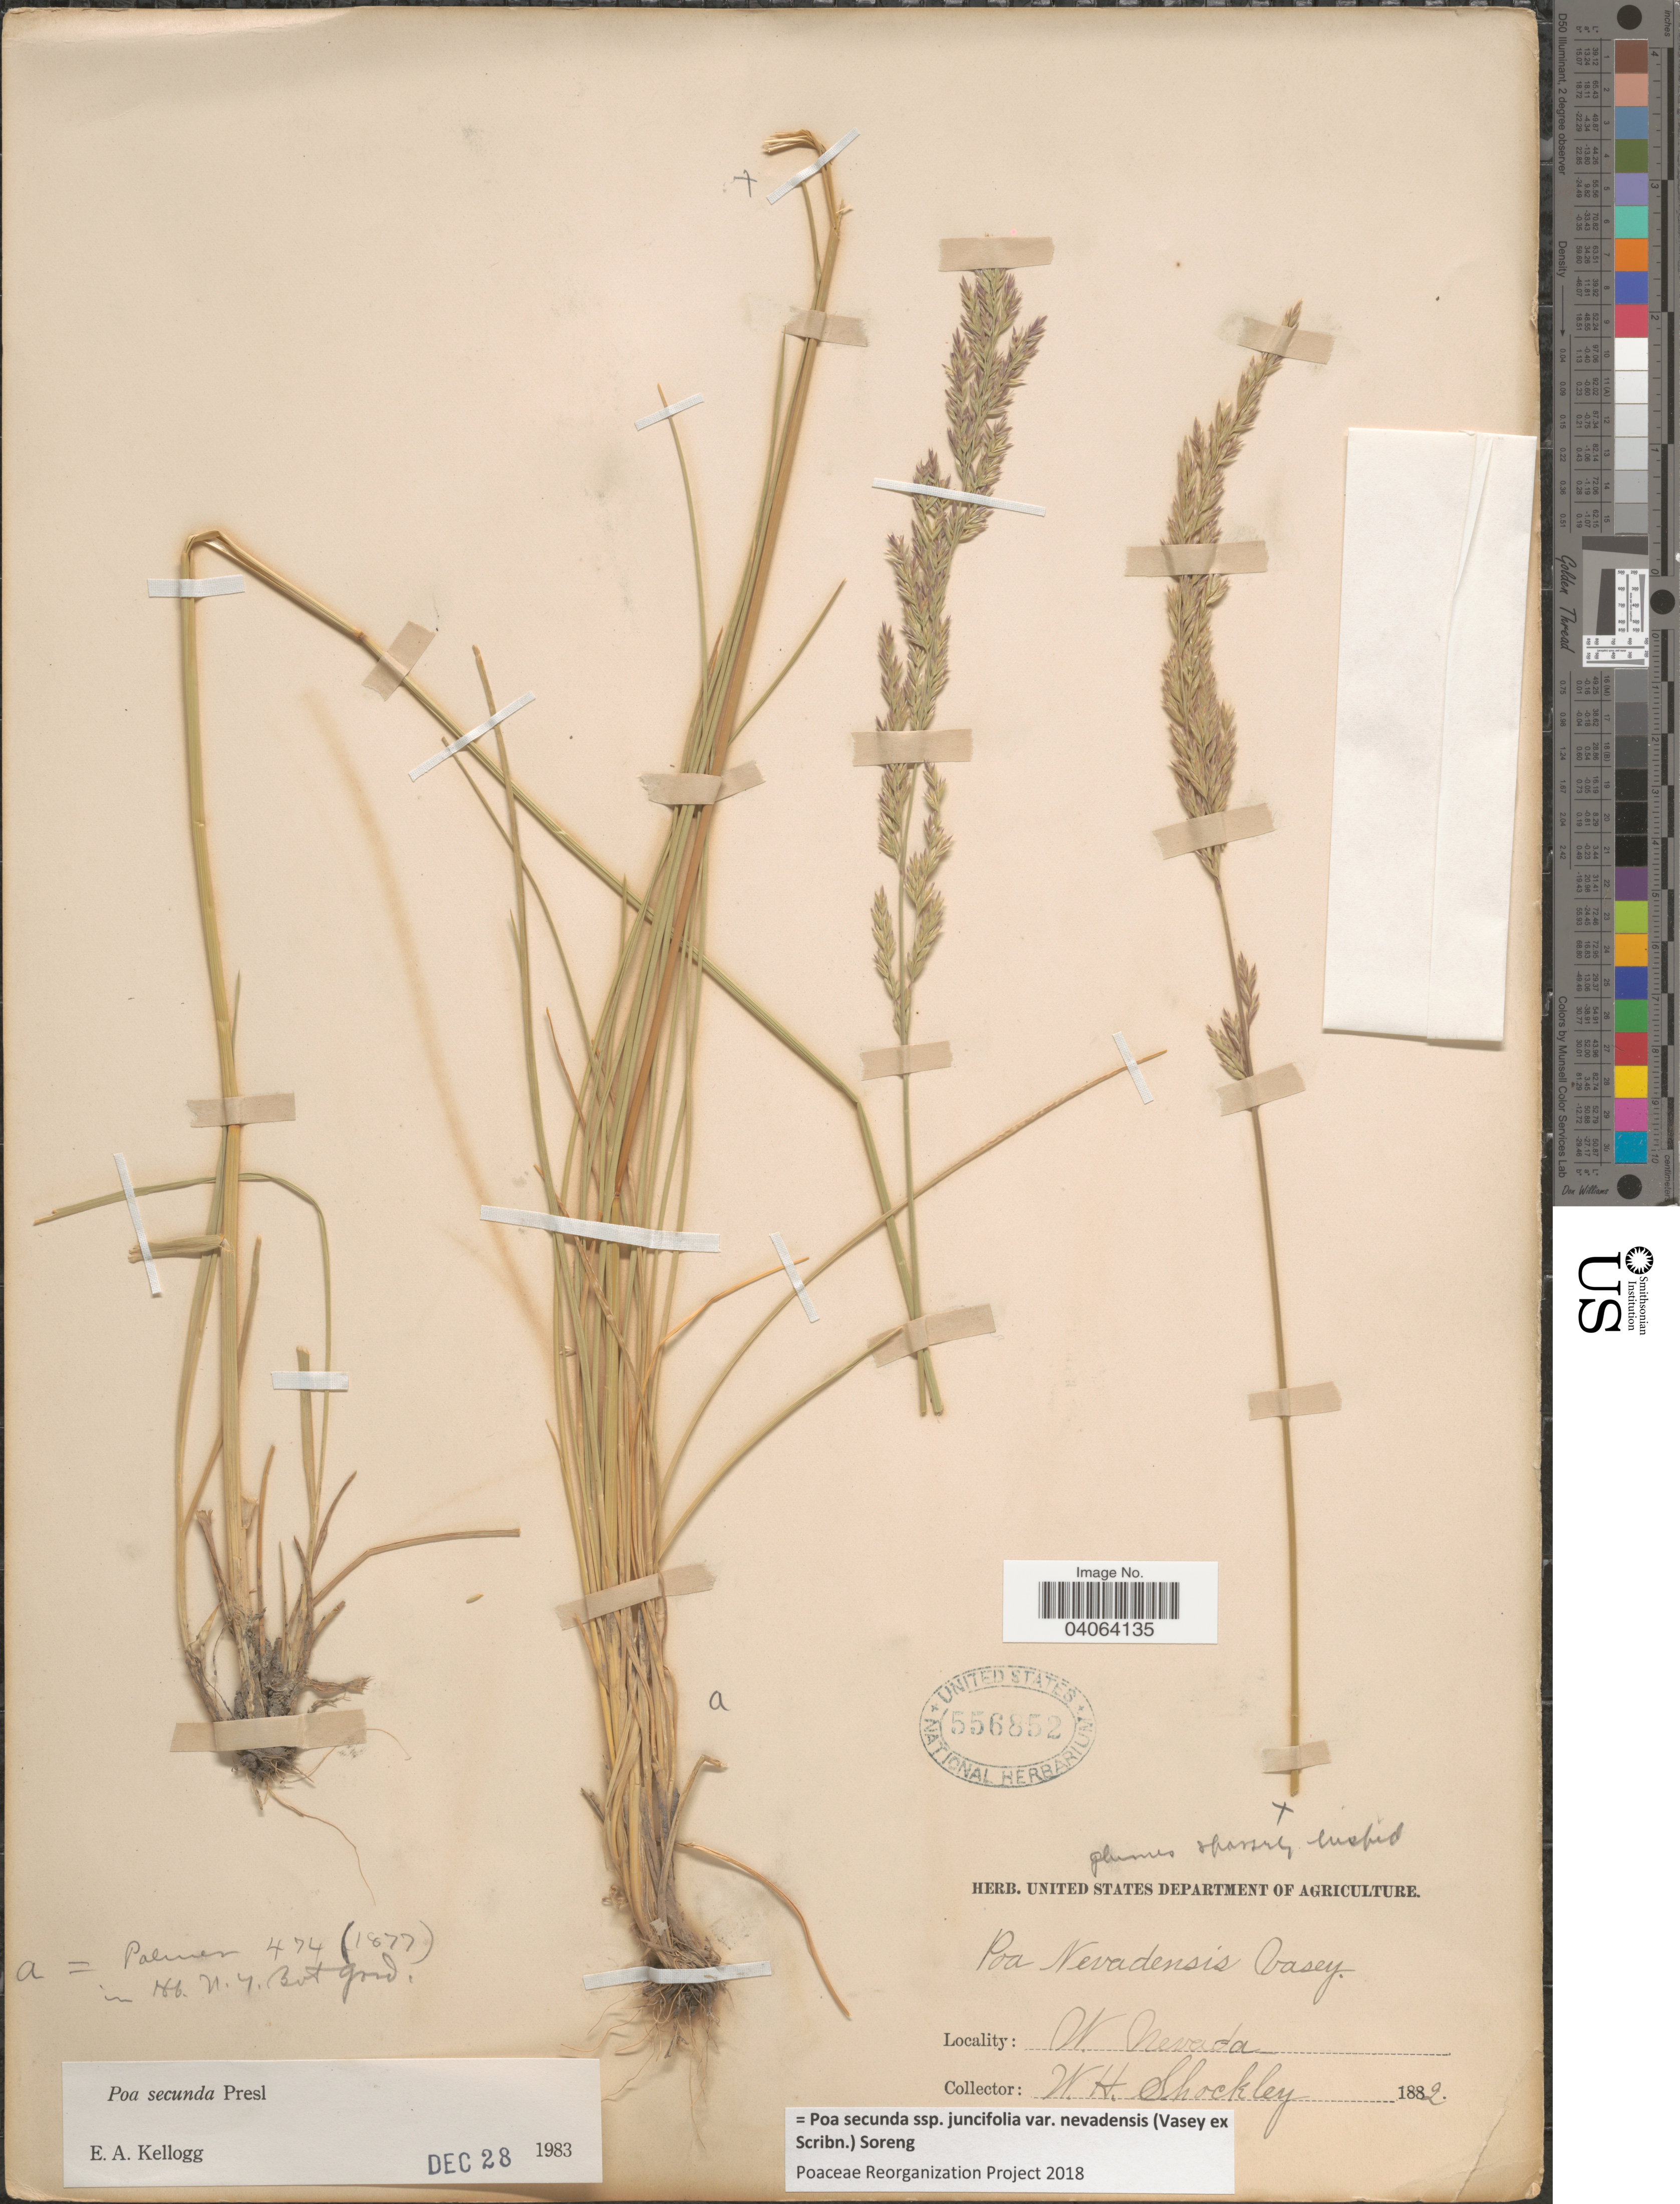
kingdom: Plantae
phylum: Tracheophyta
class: Liliopsida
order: Poales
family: Poaceae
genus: Poa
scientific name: Poa secunda subsp. juncifolia var. nevadensis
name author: (Vasey ex Scribn.) Soreng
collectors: W. Shockley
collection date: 1882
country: United States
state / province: Nevada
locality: W. Nevada.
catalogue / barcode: US 556852